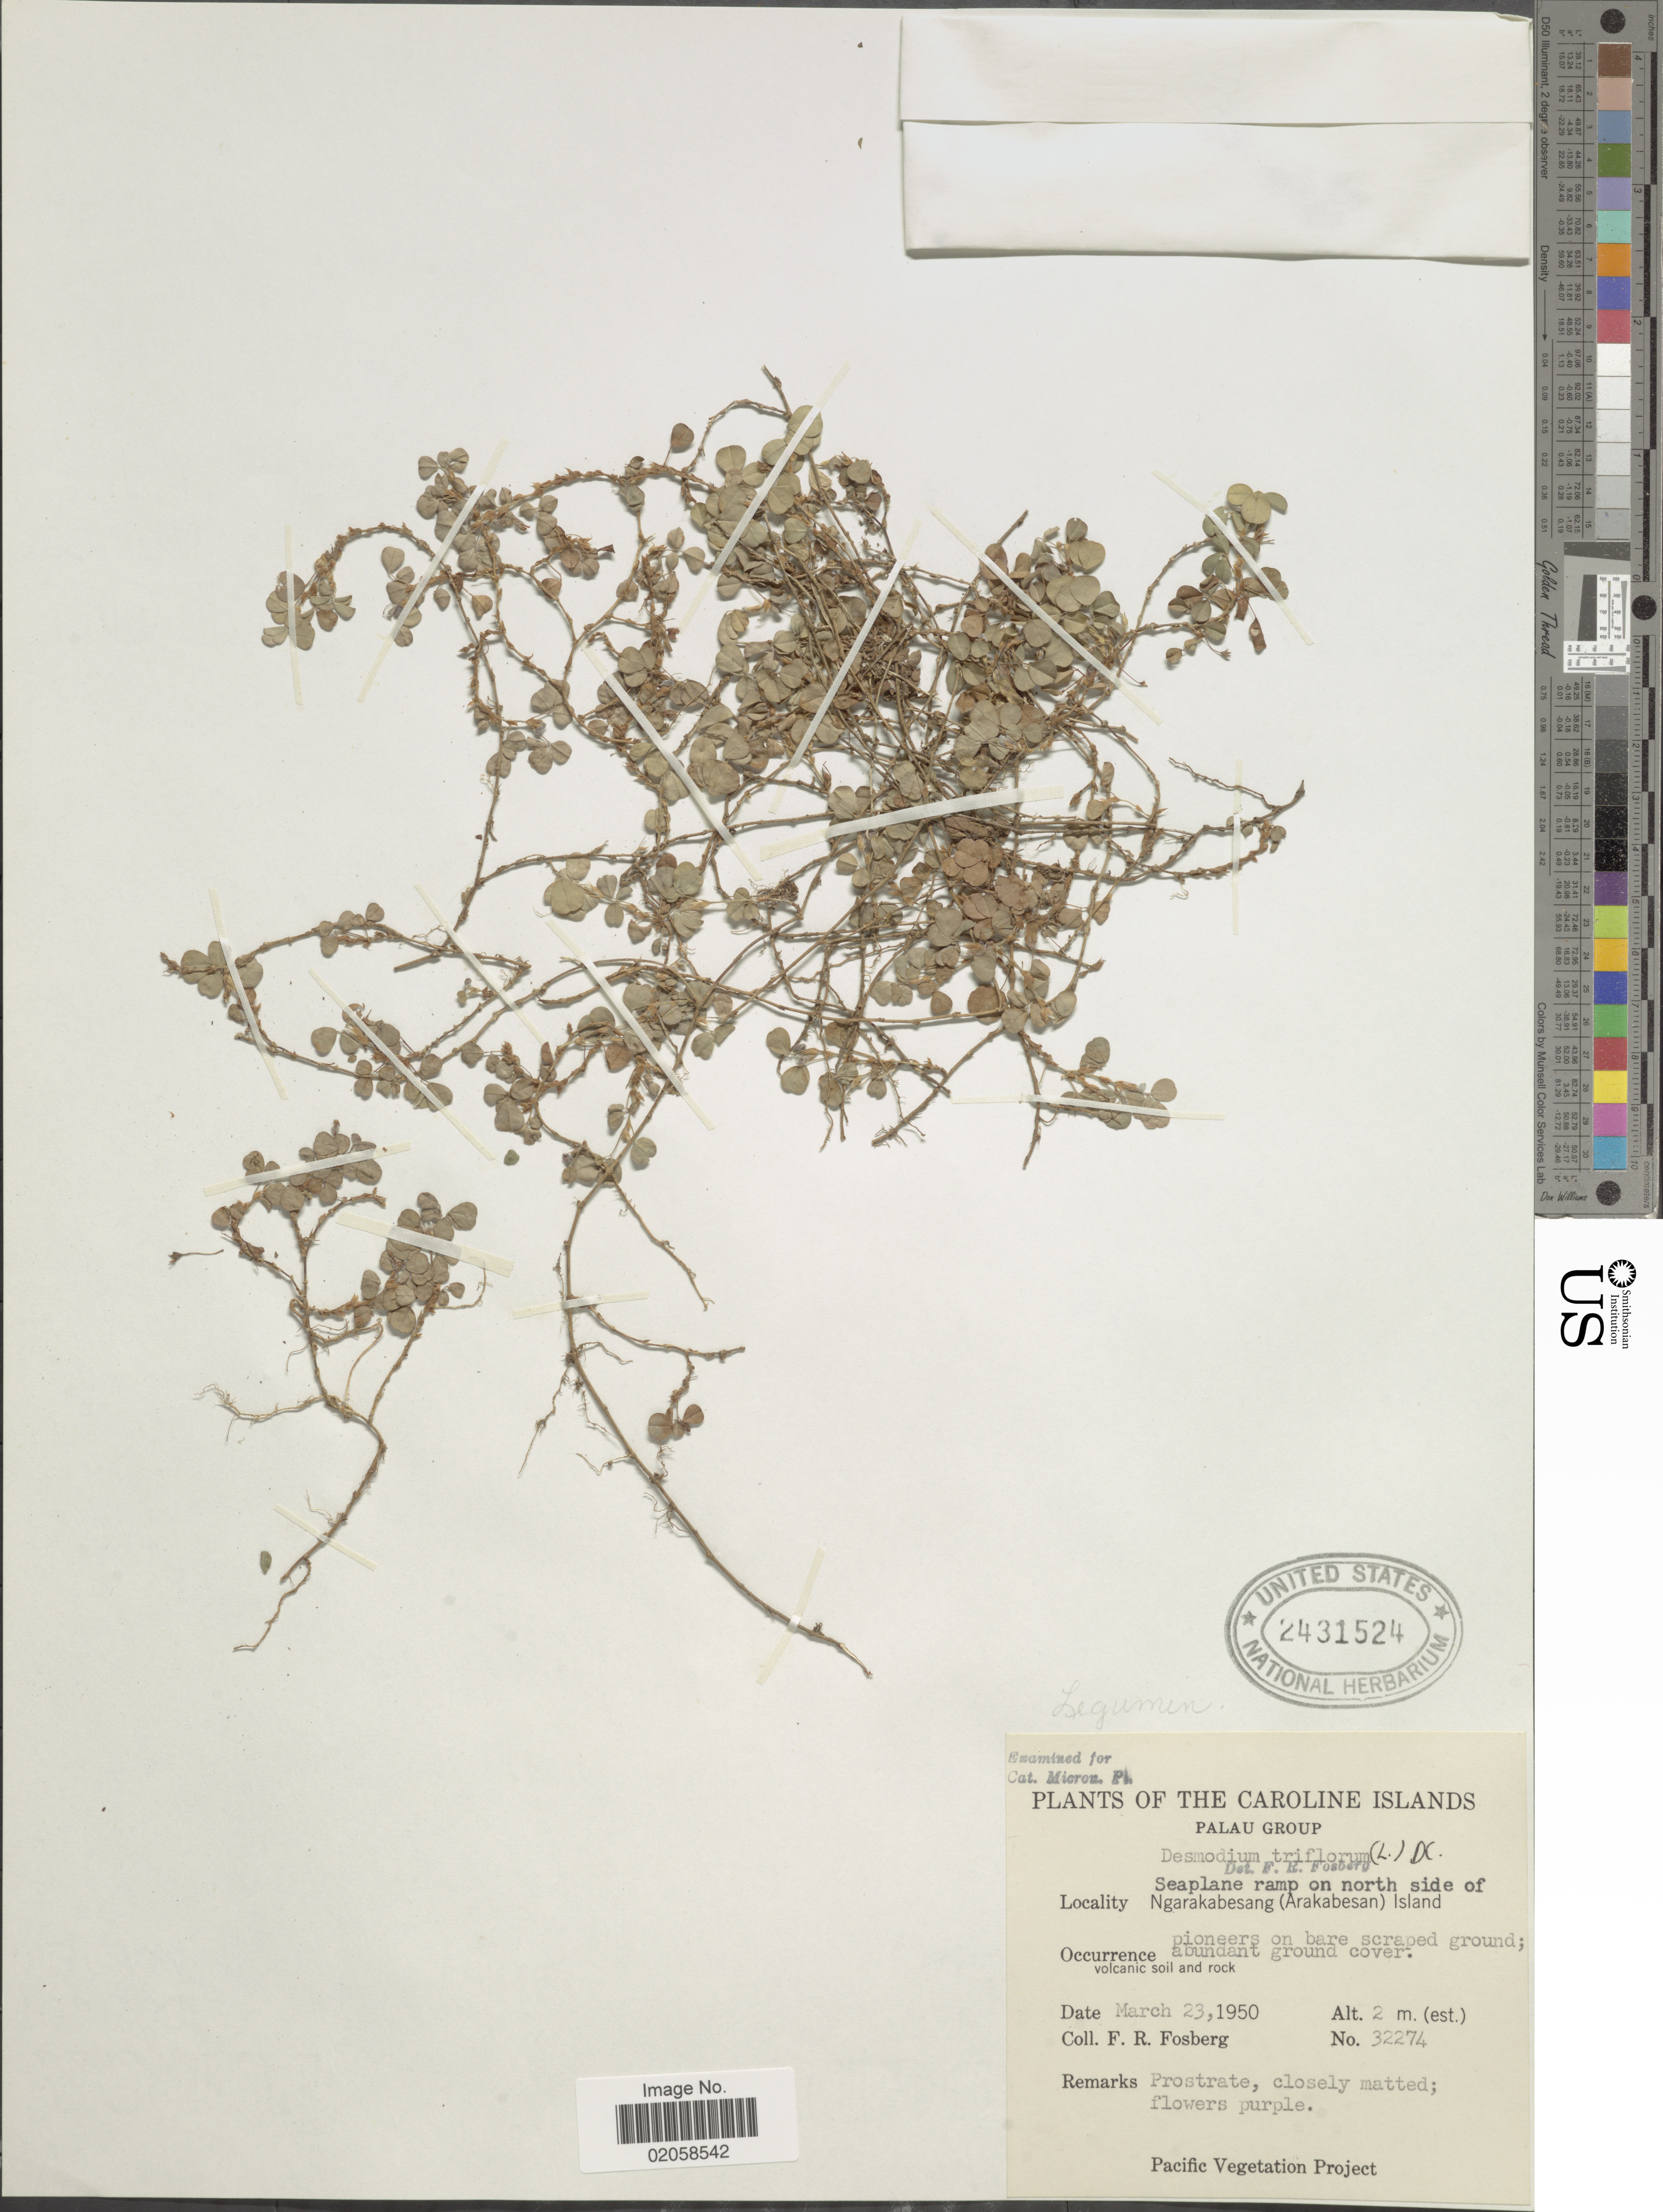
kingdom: Plantae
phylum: Tracheophyta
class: Magnoliopsida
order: Fabales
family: Fabaceae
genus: Grona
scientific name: Grona triflora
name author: (L.) H. Ohashi & K. Ohashi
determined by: Strong, Mark T., (BOT), Smithsonian Institution - National Museum of Natural History (UNITED STATES)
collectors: F. R. Fosberg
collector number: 32274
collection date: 1950-03-23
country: Palau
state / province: Koror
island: Ngerekebesang [Arakabesan]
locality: Caroline Islands, Palau Group, Seaplane ramp on north side of Ngarakabesang (Arakabesan) Island.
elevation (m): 2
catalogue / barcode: US 2431524